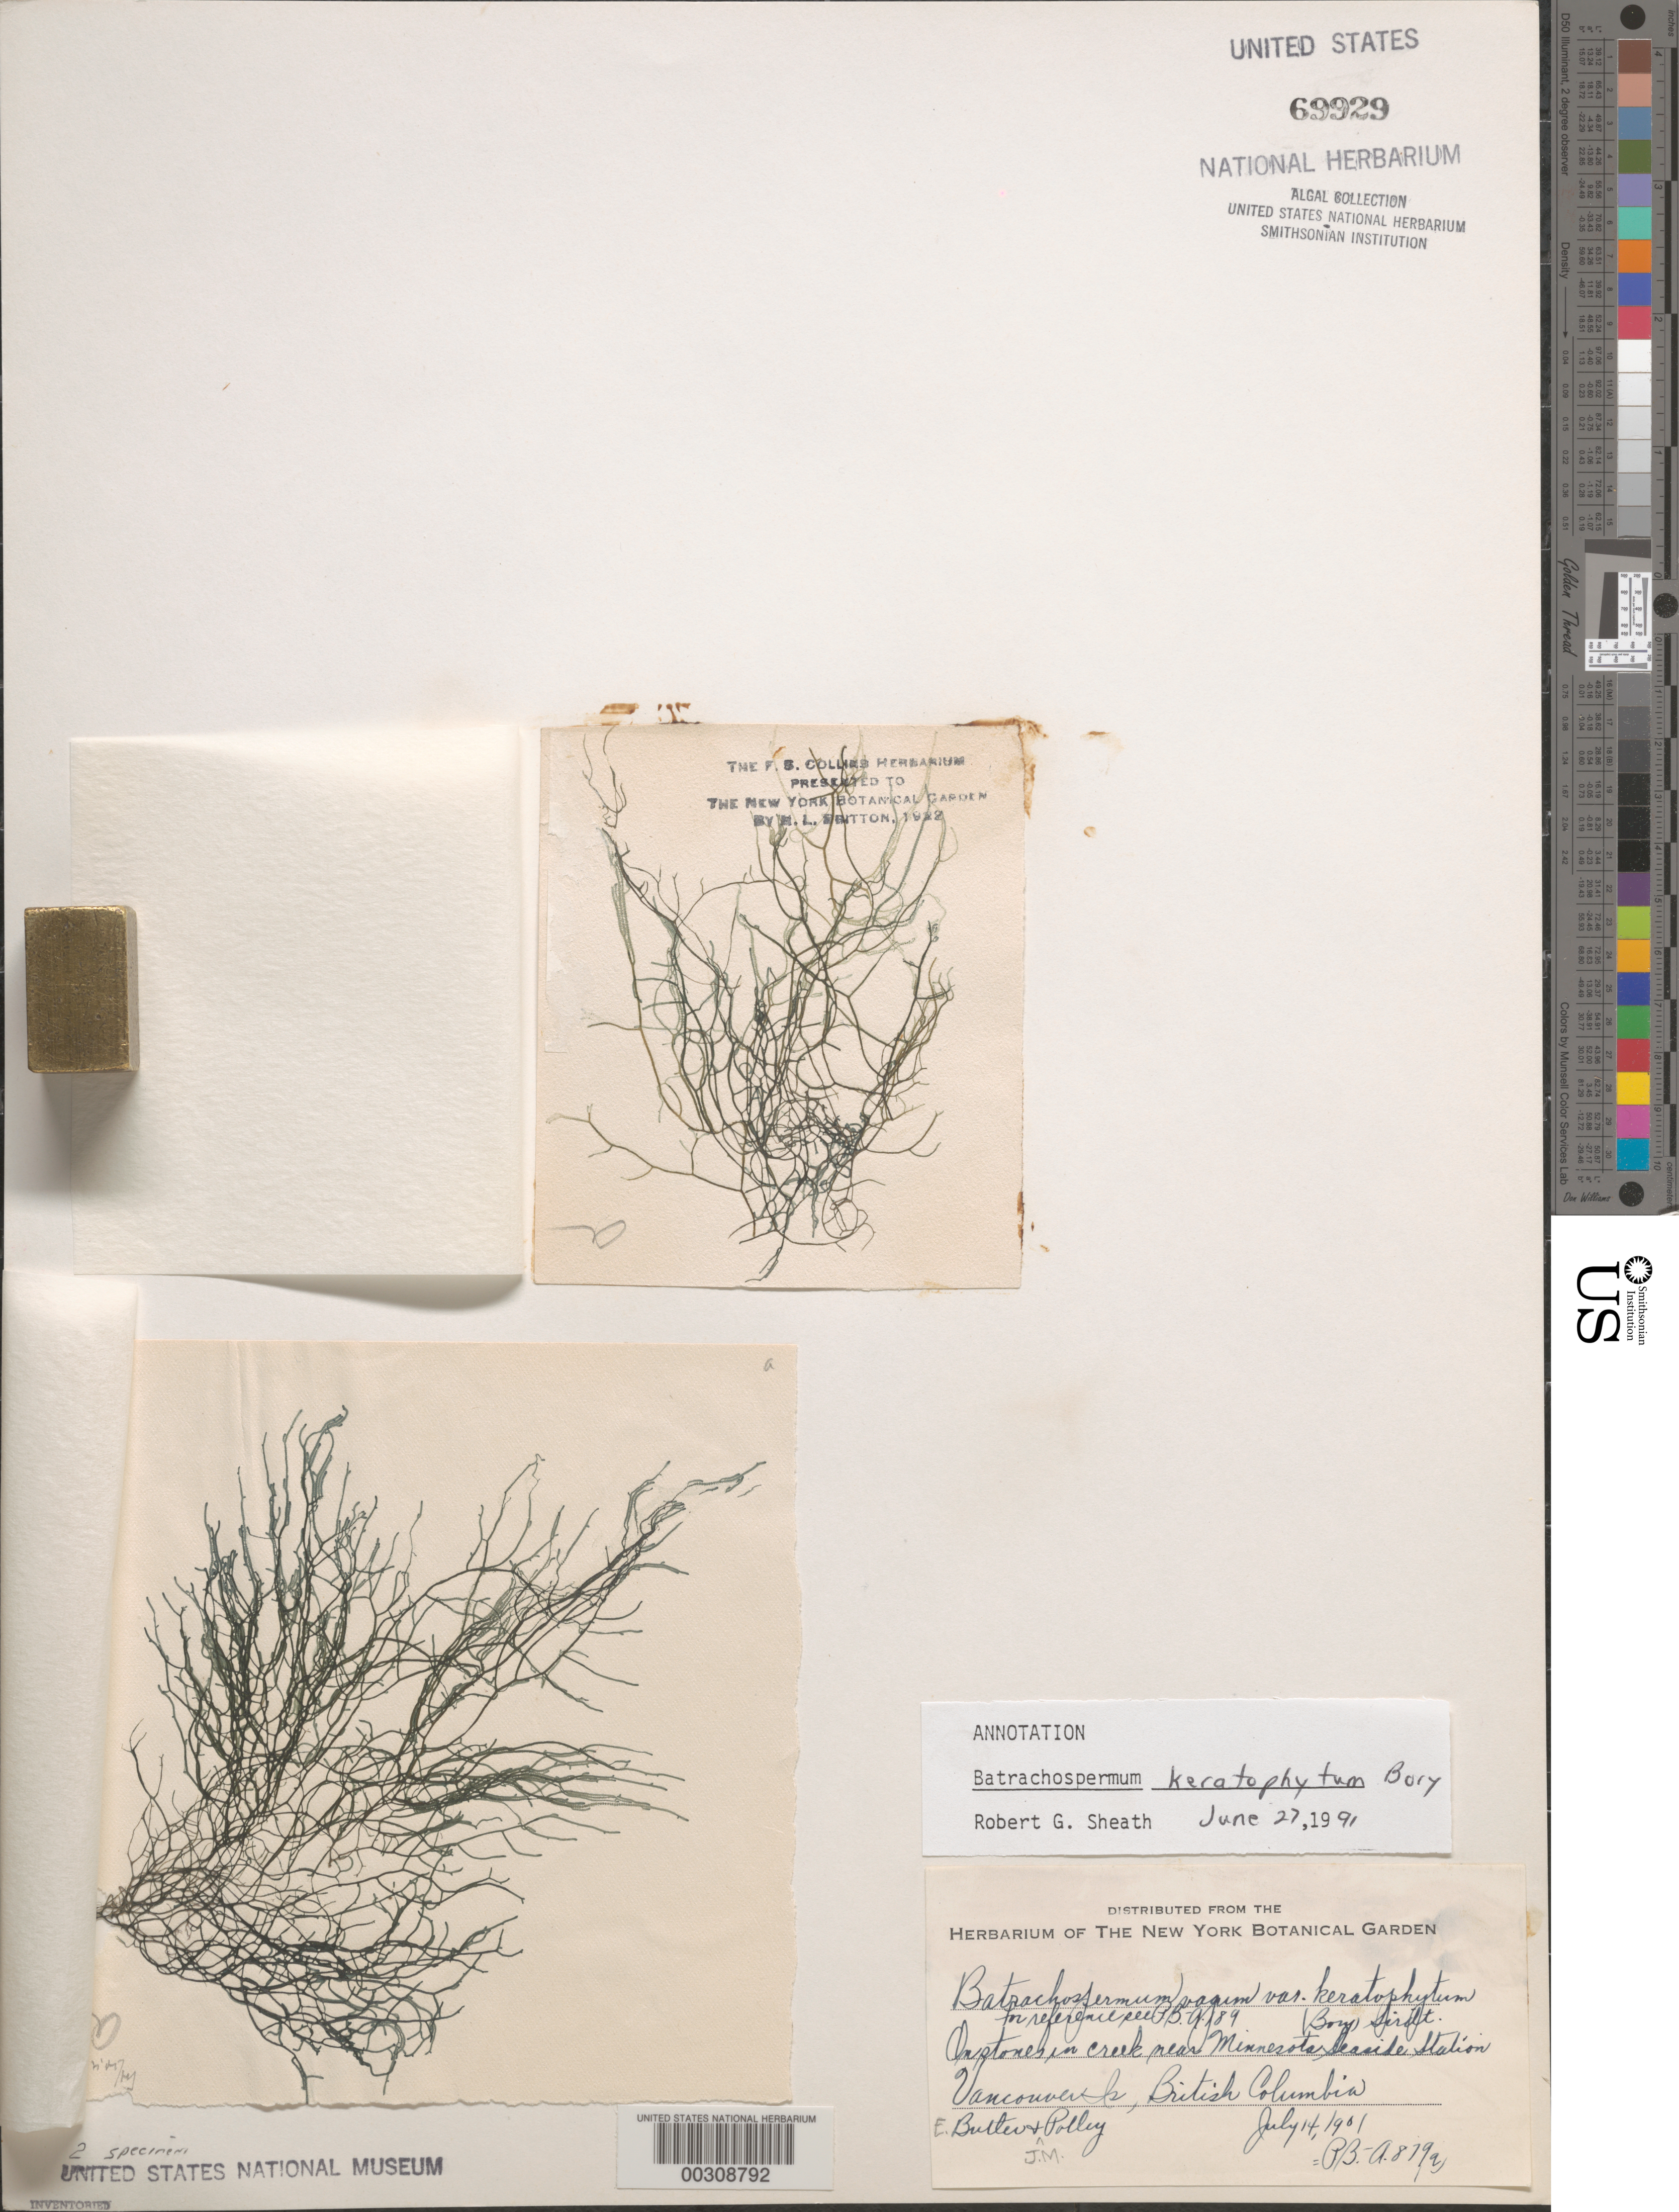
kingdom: Plantae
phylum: Rhodophyta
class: Florideophyceae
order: Batrachospermales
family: Batrachospermaceae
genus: Paludicola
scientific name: Paludicola keratophyta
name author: (Bory) M.L. Vis & Necchi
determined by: Algae name updating Project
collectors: E. Butler & J. Polley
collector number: PB-A 879a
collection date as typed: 14 Jul 1901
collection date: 1901-07-14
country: Canada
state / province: British Columbia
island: Vancouver Island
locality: Creek near Minnesota Seaside Station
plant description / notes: Collins, Holden & Setchell, Phycotheca Boreali-Americana, as Batrachospermum vagum v. keratophytum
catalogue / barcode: US 69929